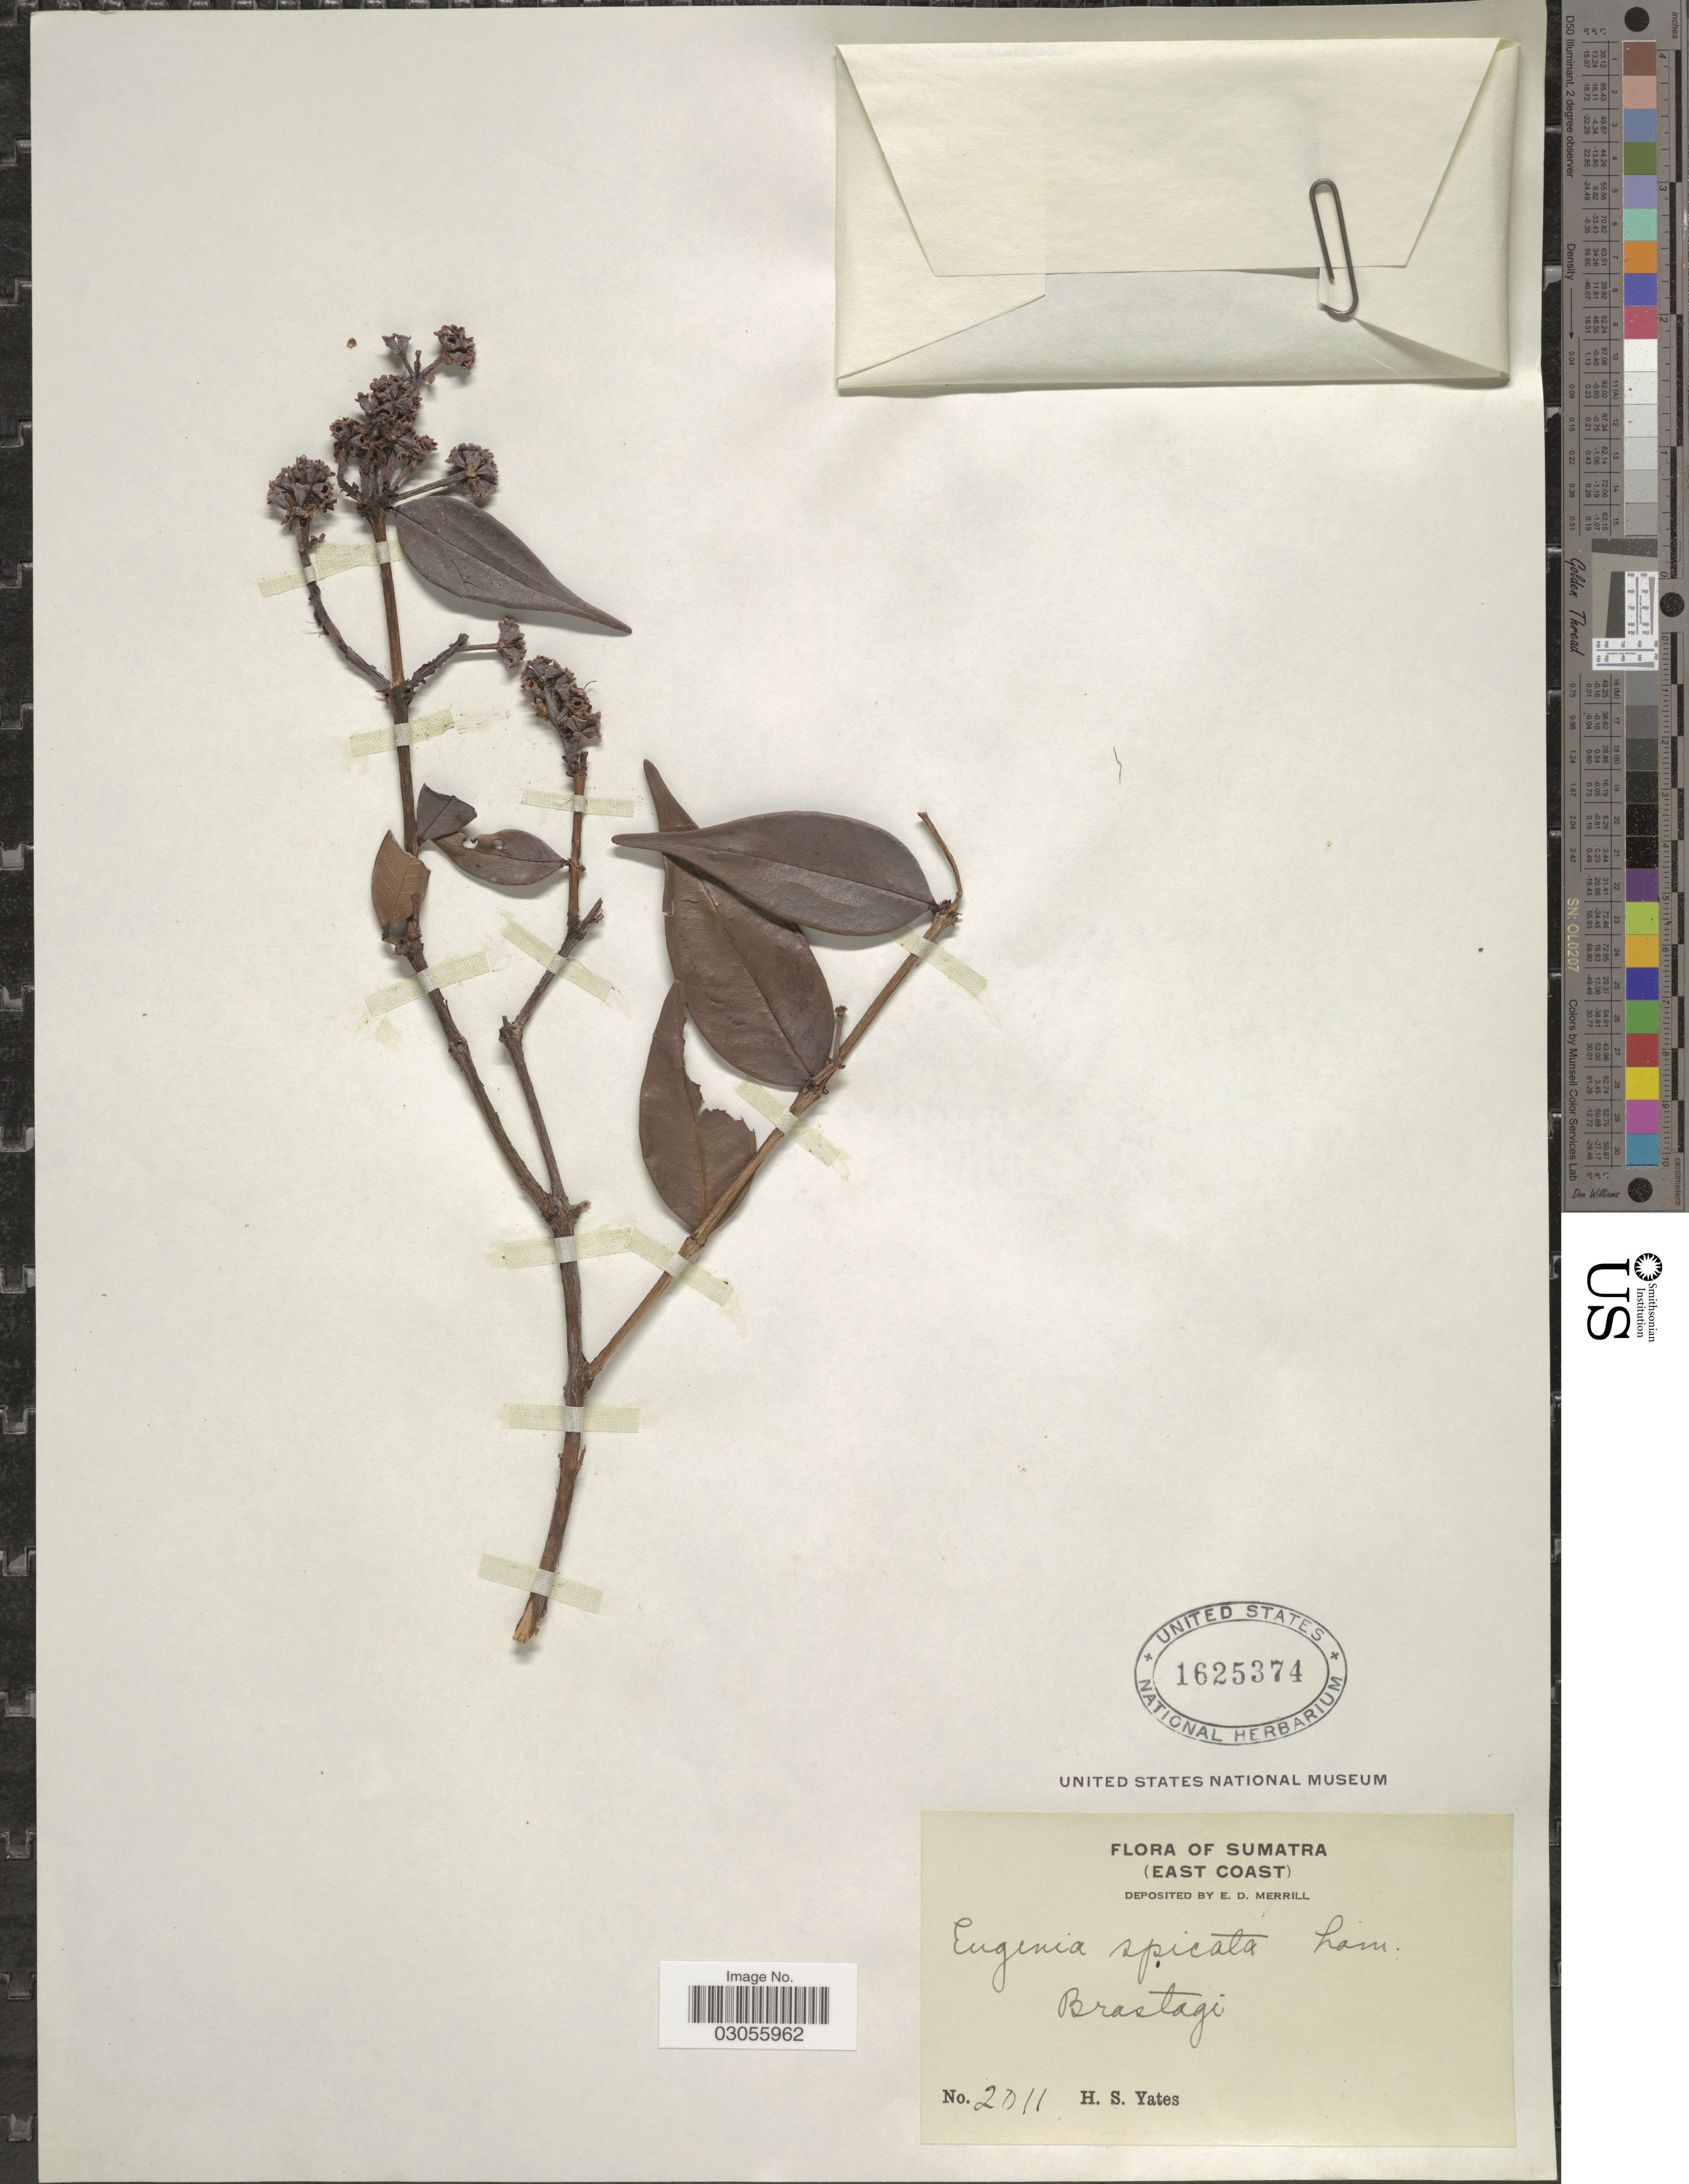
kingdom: Plantae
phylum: Tracheophyta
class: Magnoliopsida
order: Myrtales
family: Myrtaceae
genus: Syzygium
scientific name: Syzygium zeylanicum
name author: (L.) DC.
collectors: H. S. Yates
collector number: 2011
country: Indonesia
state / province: Sumatra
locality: (East Coast). Brastagi [unsure placement]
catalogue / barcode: US 1625374